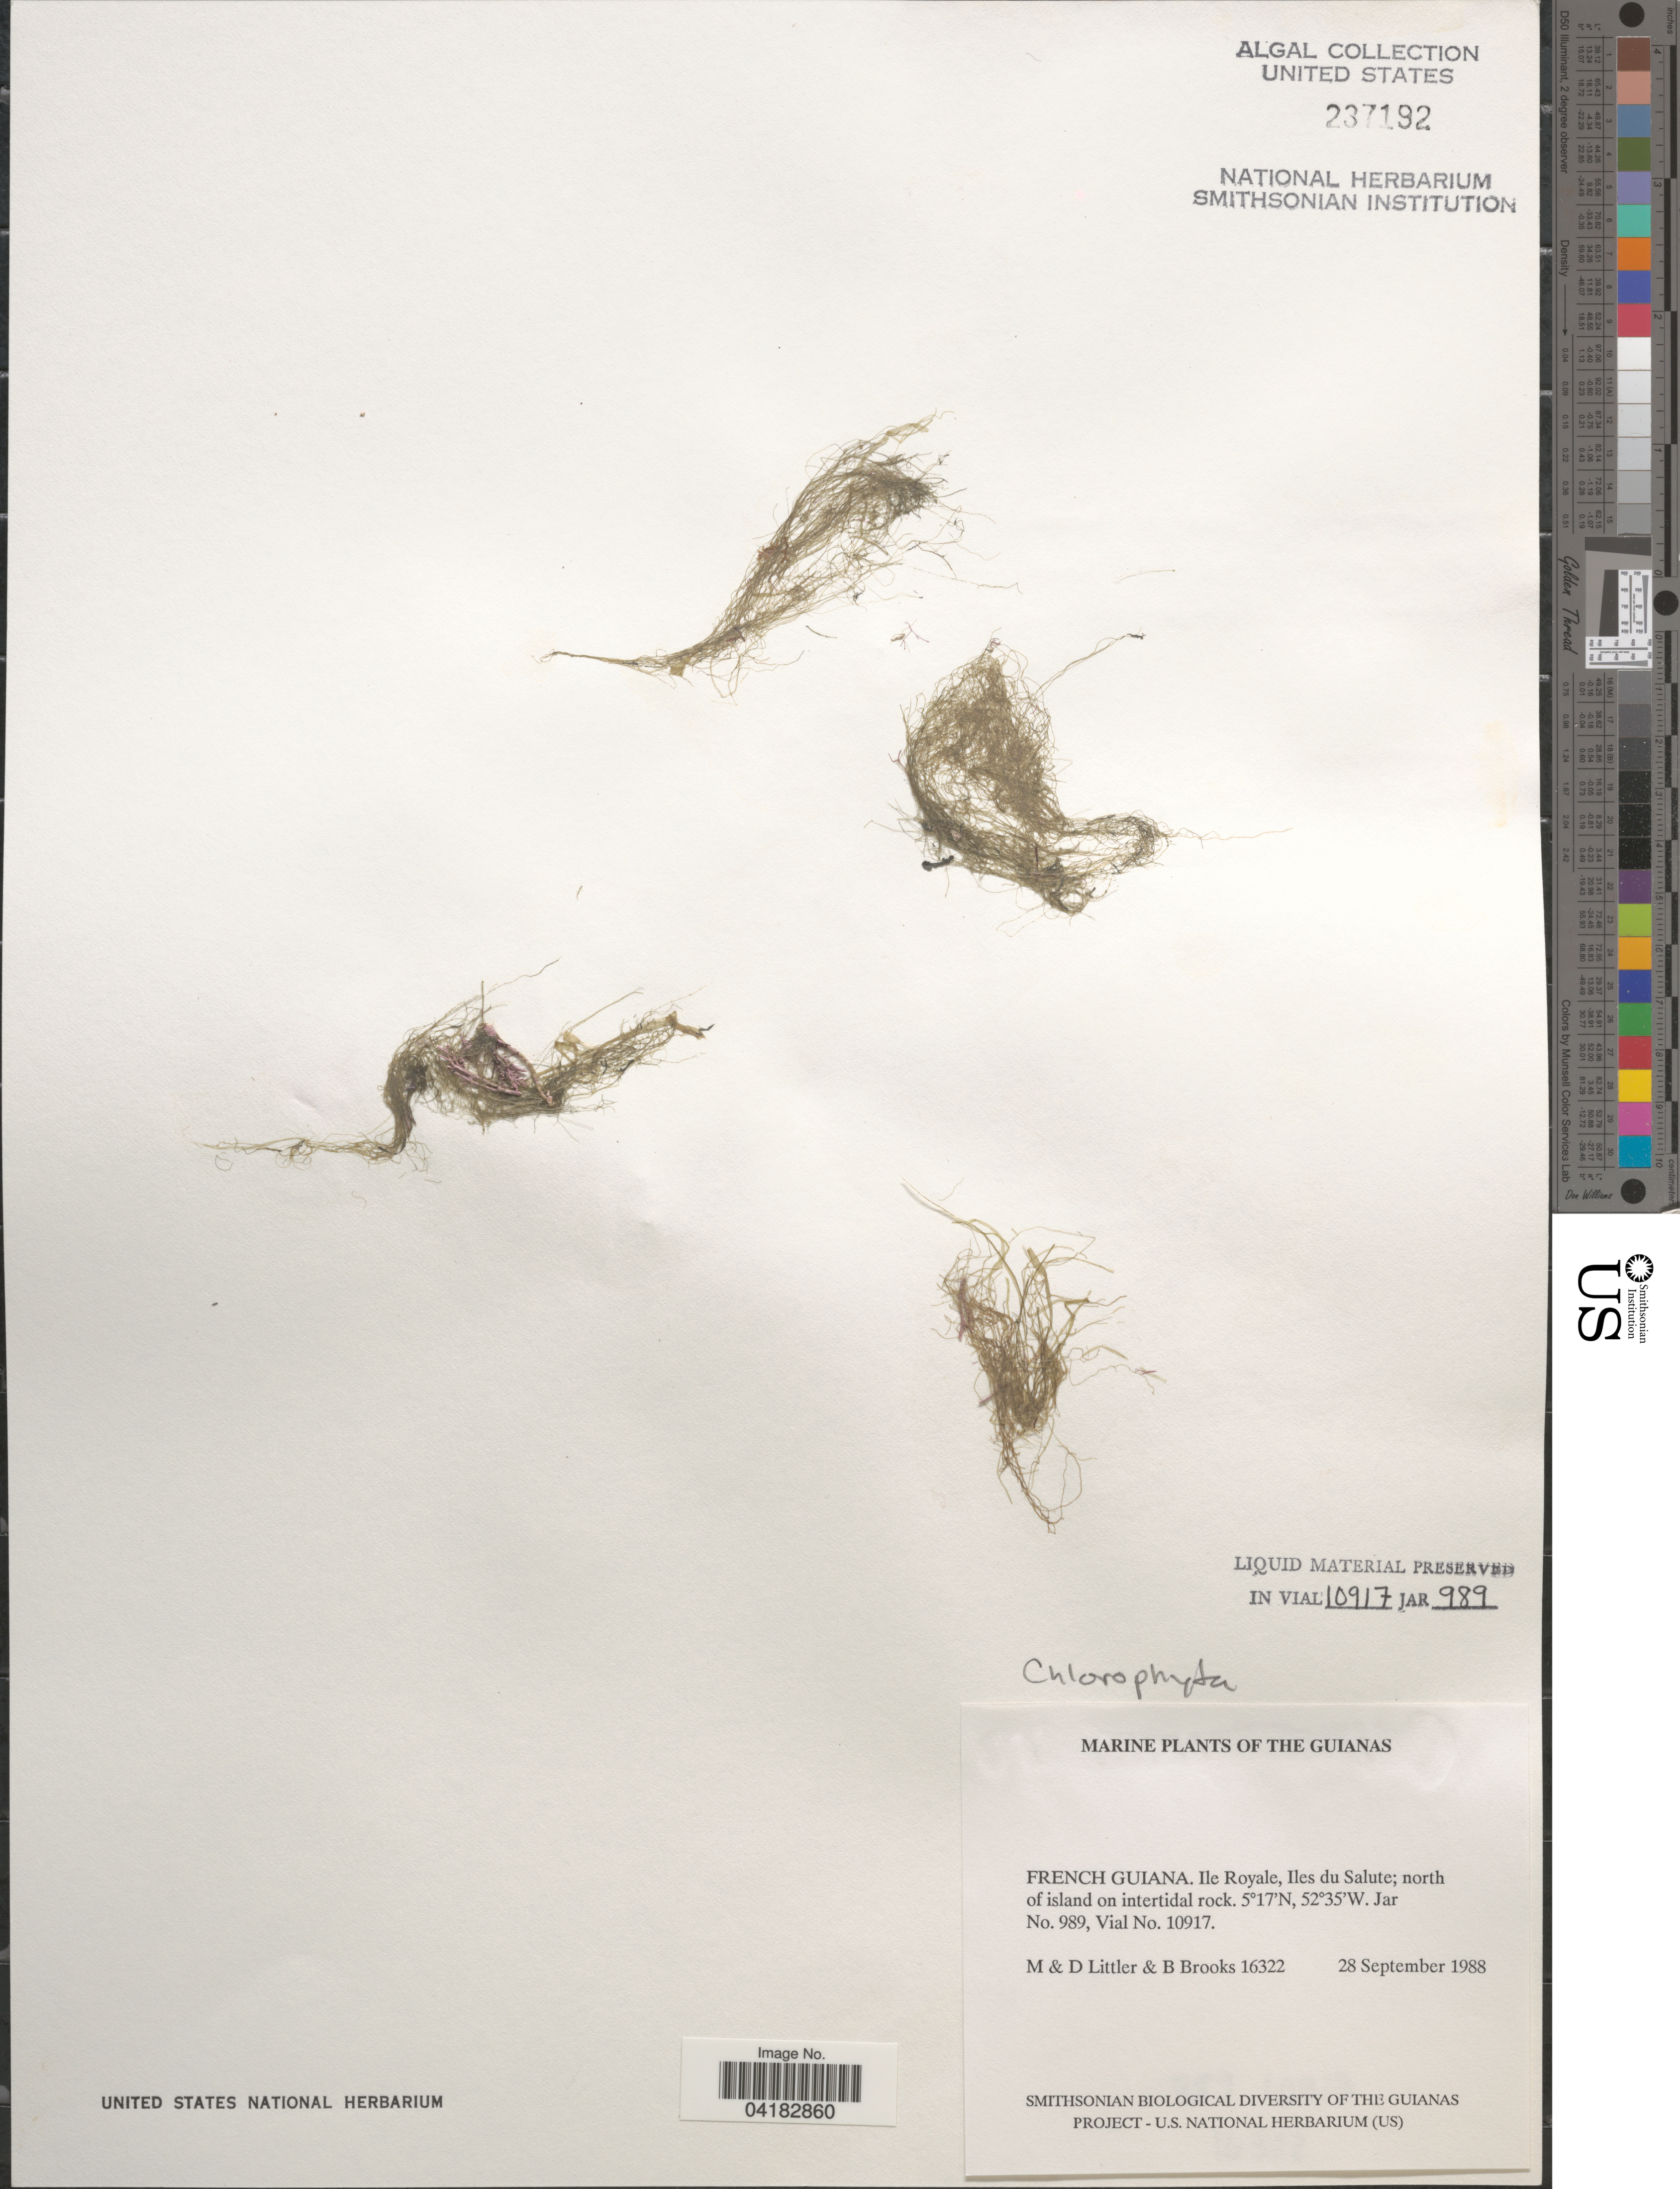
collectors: M. Littler, D. S. Littler & B. Brooks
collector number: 16322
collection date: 1988-09-28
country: French Guiana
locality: Guianas. Ile Royale, Iles du Salute; north of island on intertidal rock.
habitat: north of island on intertidal rock.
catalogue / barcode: US 237192